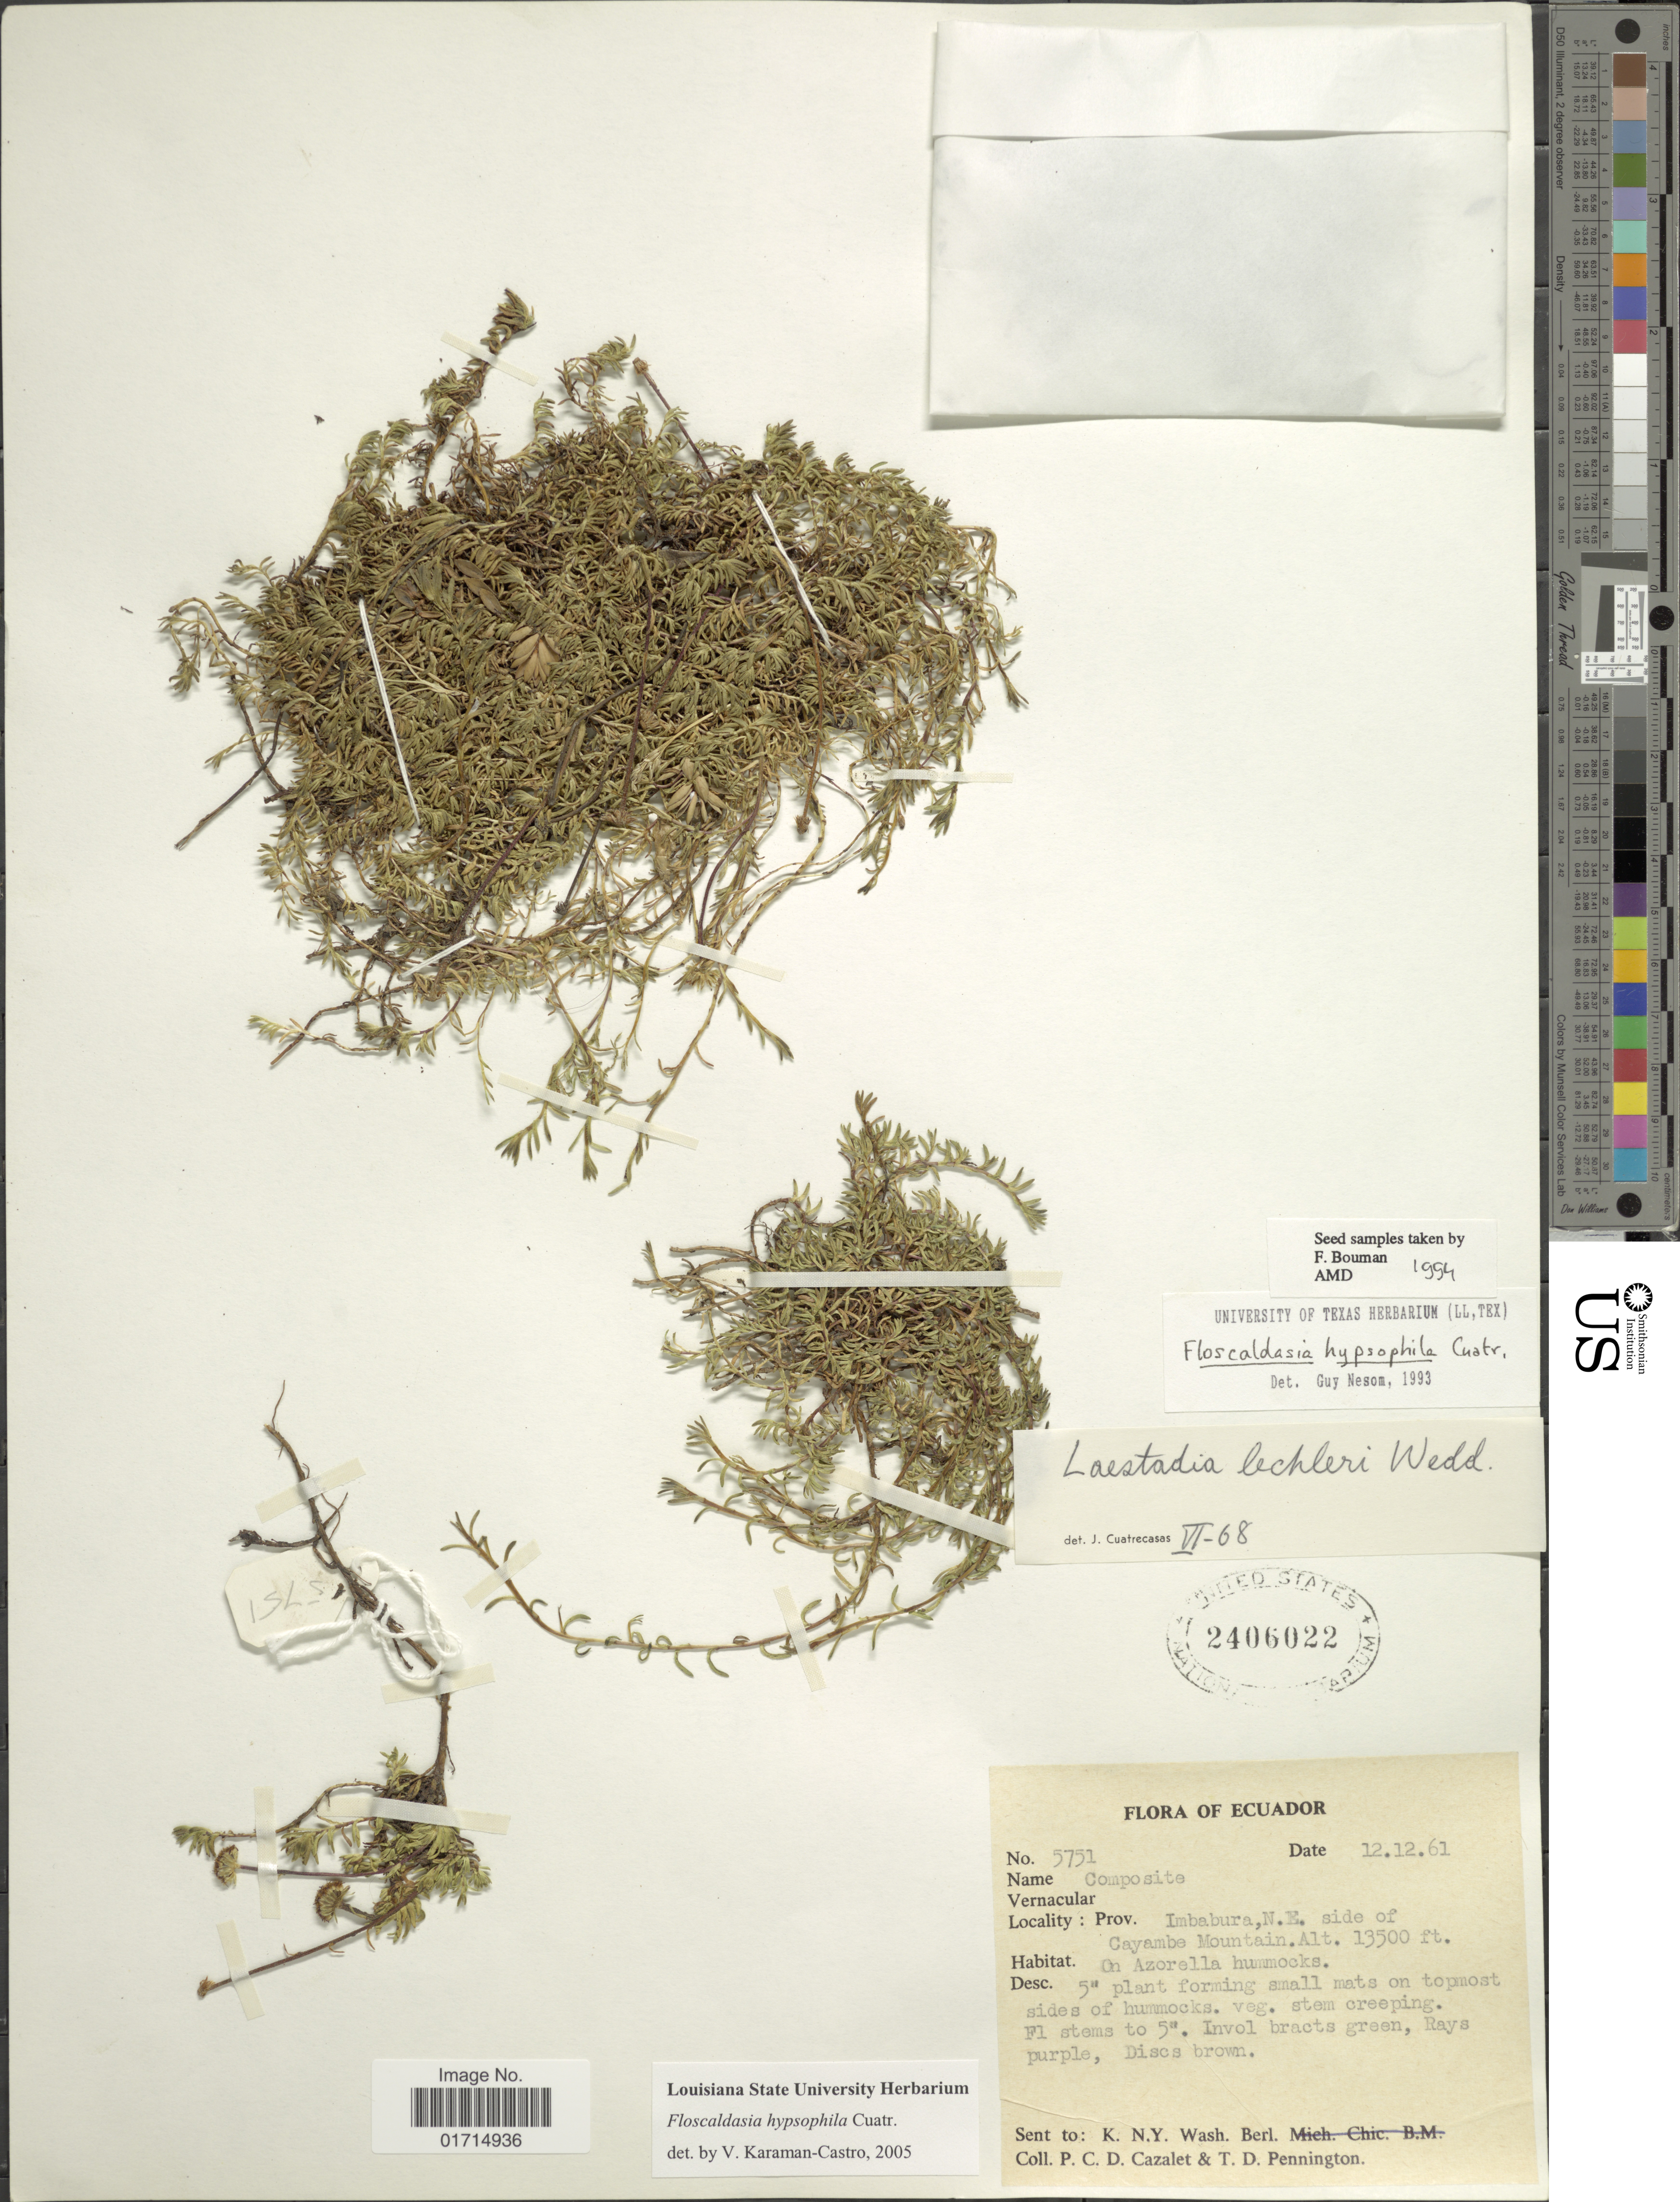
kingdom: Plantae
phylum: Tracheophyta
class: Magnoliopsida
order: Asterales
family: Asteraceae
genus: Floscaldasia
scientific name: Floscaldasia hypsophila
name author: Cuatrec.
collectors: P. C. D. Cazalet & T. D. Pennington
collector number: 5751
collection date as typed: Transcribed d/m/y: 12/12/61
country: Ecuador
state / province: Imbabura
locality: Ecuador. Prov. Imbabura, n. E. side of Cayambe Mountain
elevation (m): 4115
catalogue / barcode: US 2406022